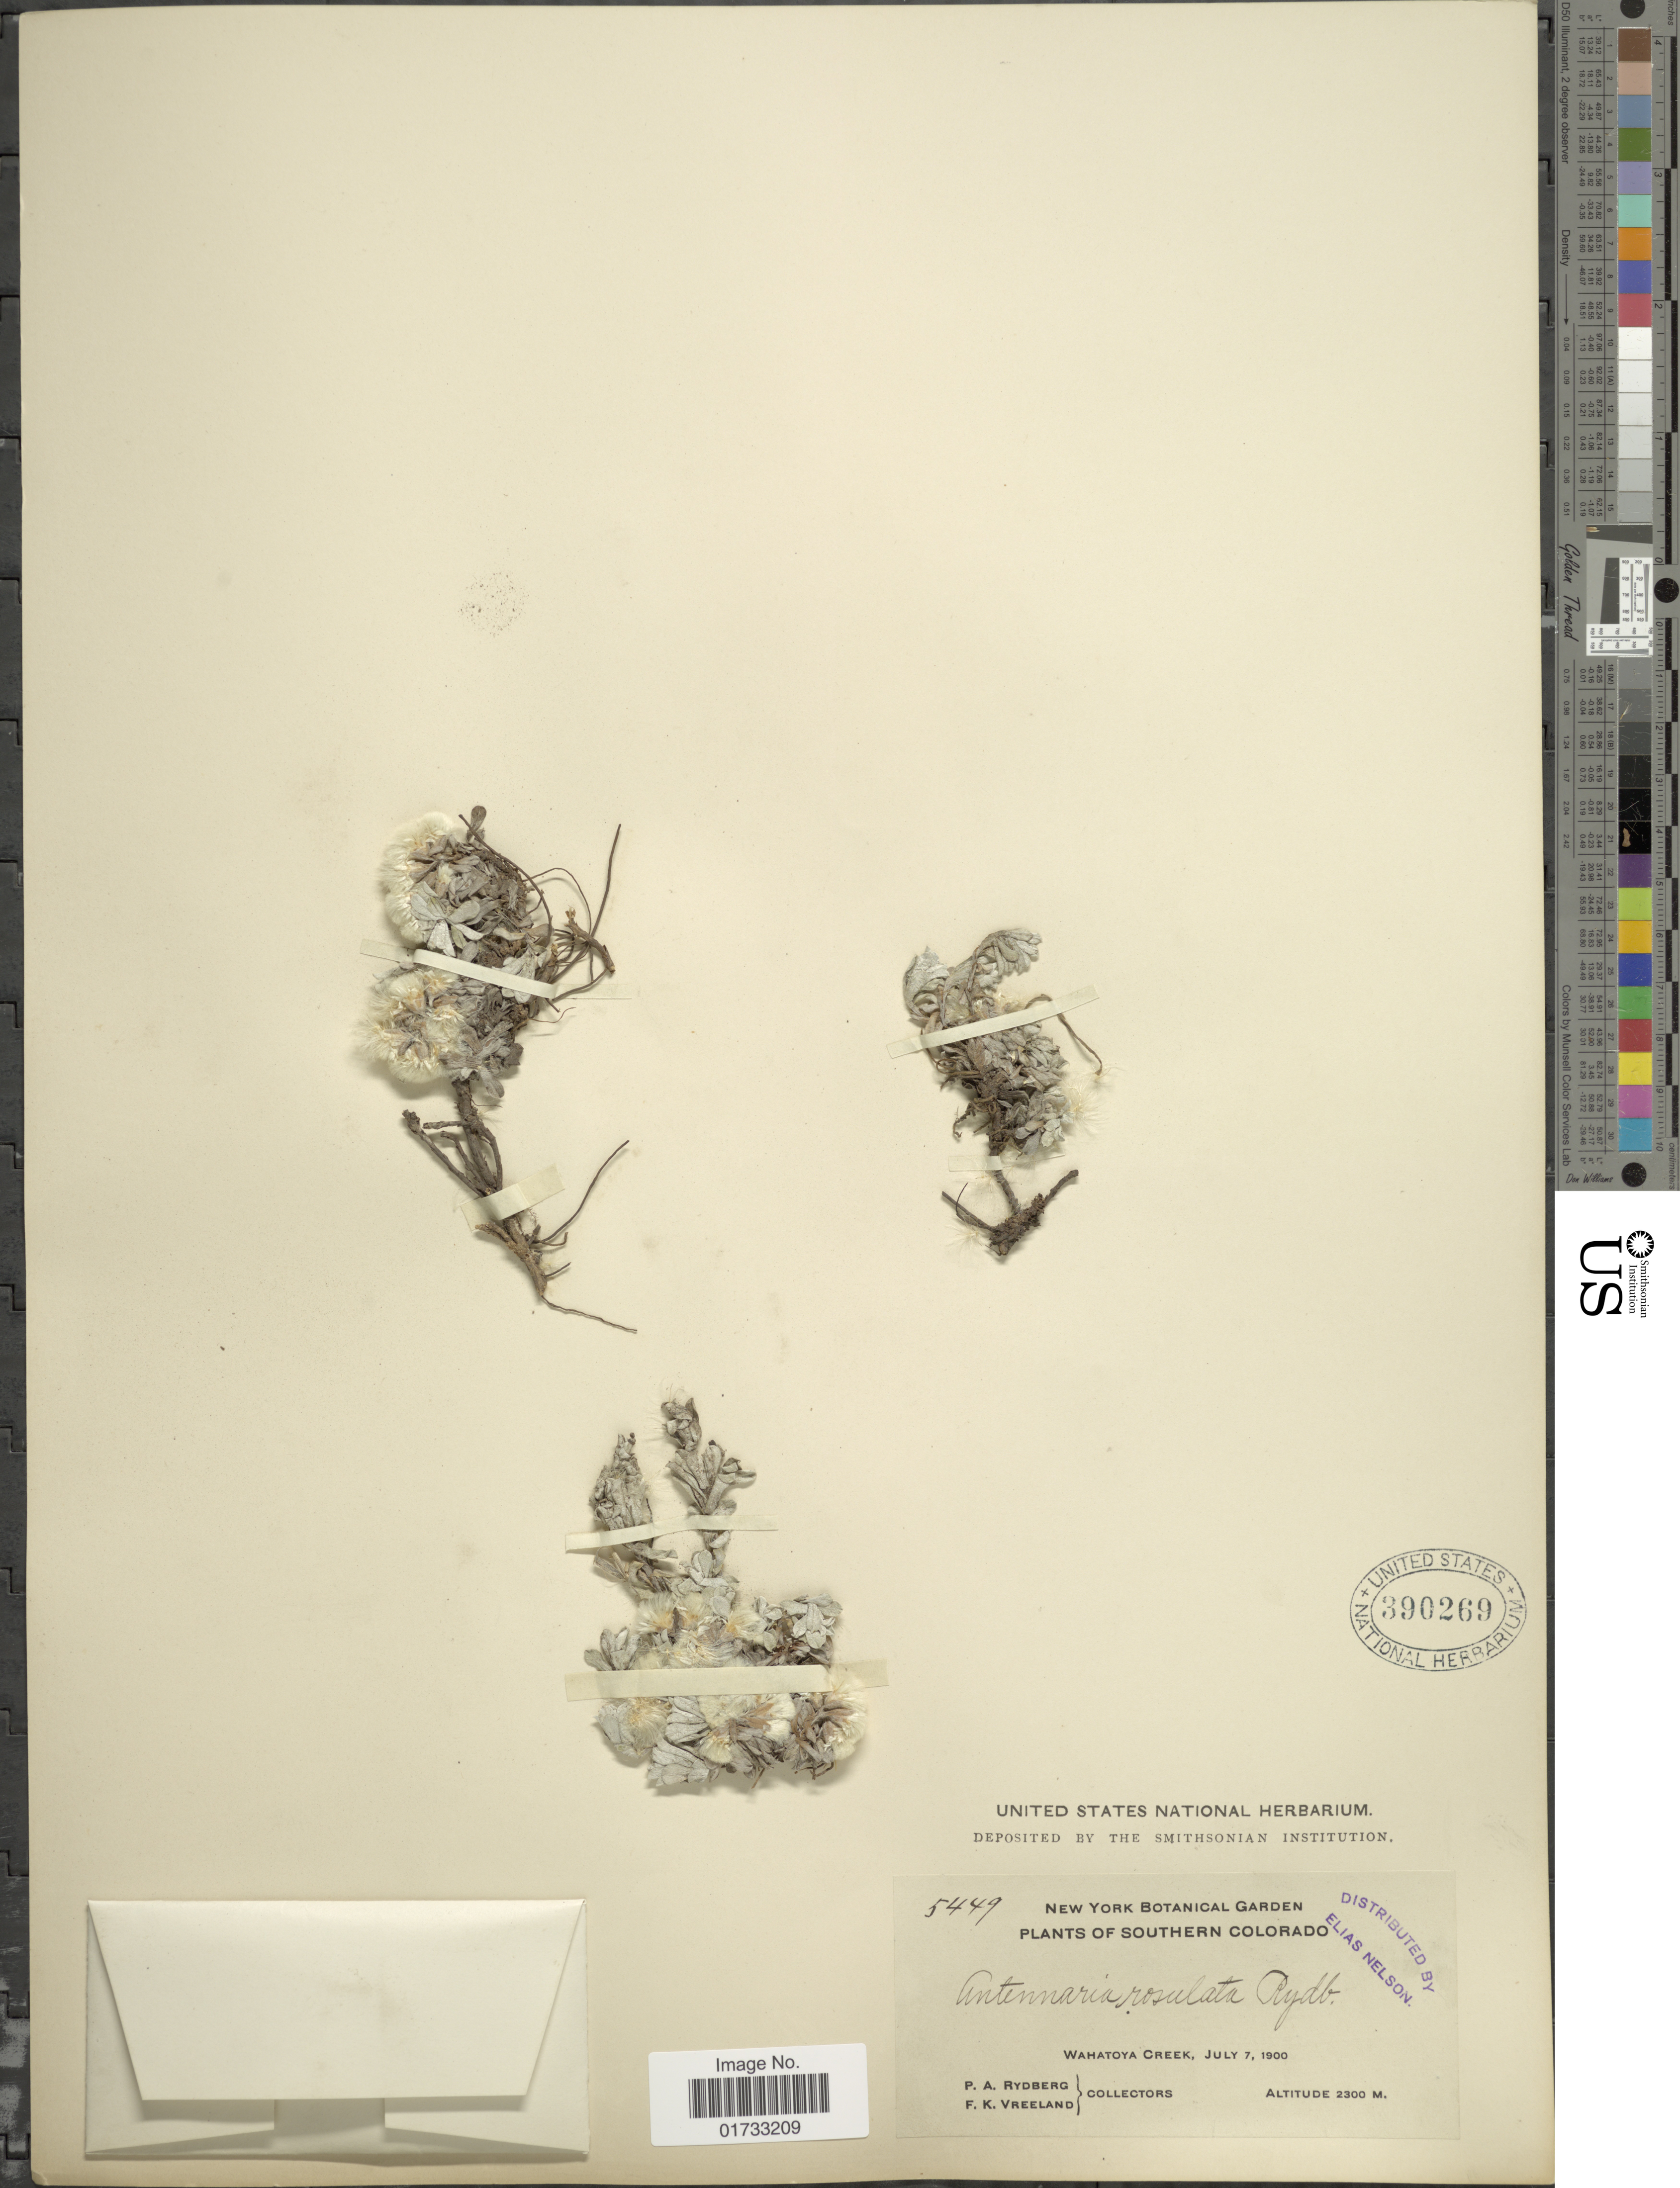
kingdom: Plantae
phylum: Tracheophyta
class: Magnoliopsida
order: Asterales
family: Asteraceae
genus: Antennaria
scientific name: Antennaria rosulata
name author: Rydb.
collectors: P. A. Rydberg & F. Vreeland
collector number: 5449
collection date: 1900-07-07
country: United States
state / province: Colorado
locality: Southern Colorado, Wahatoya Creek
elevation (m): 2300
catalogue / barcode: US 390269